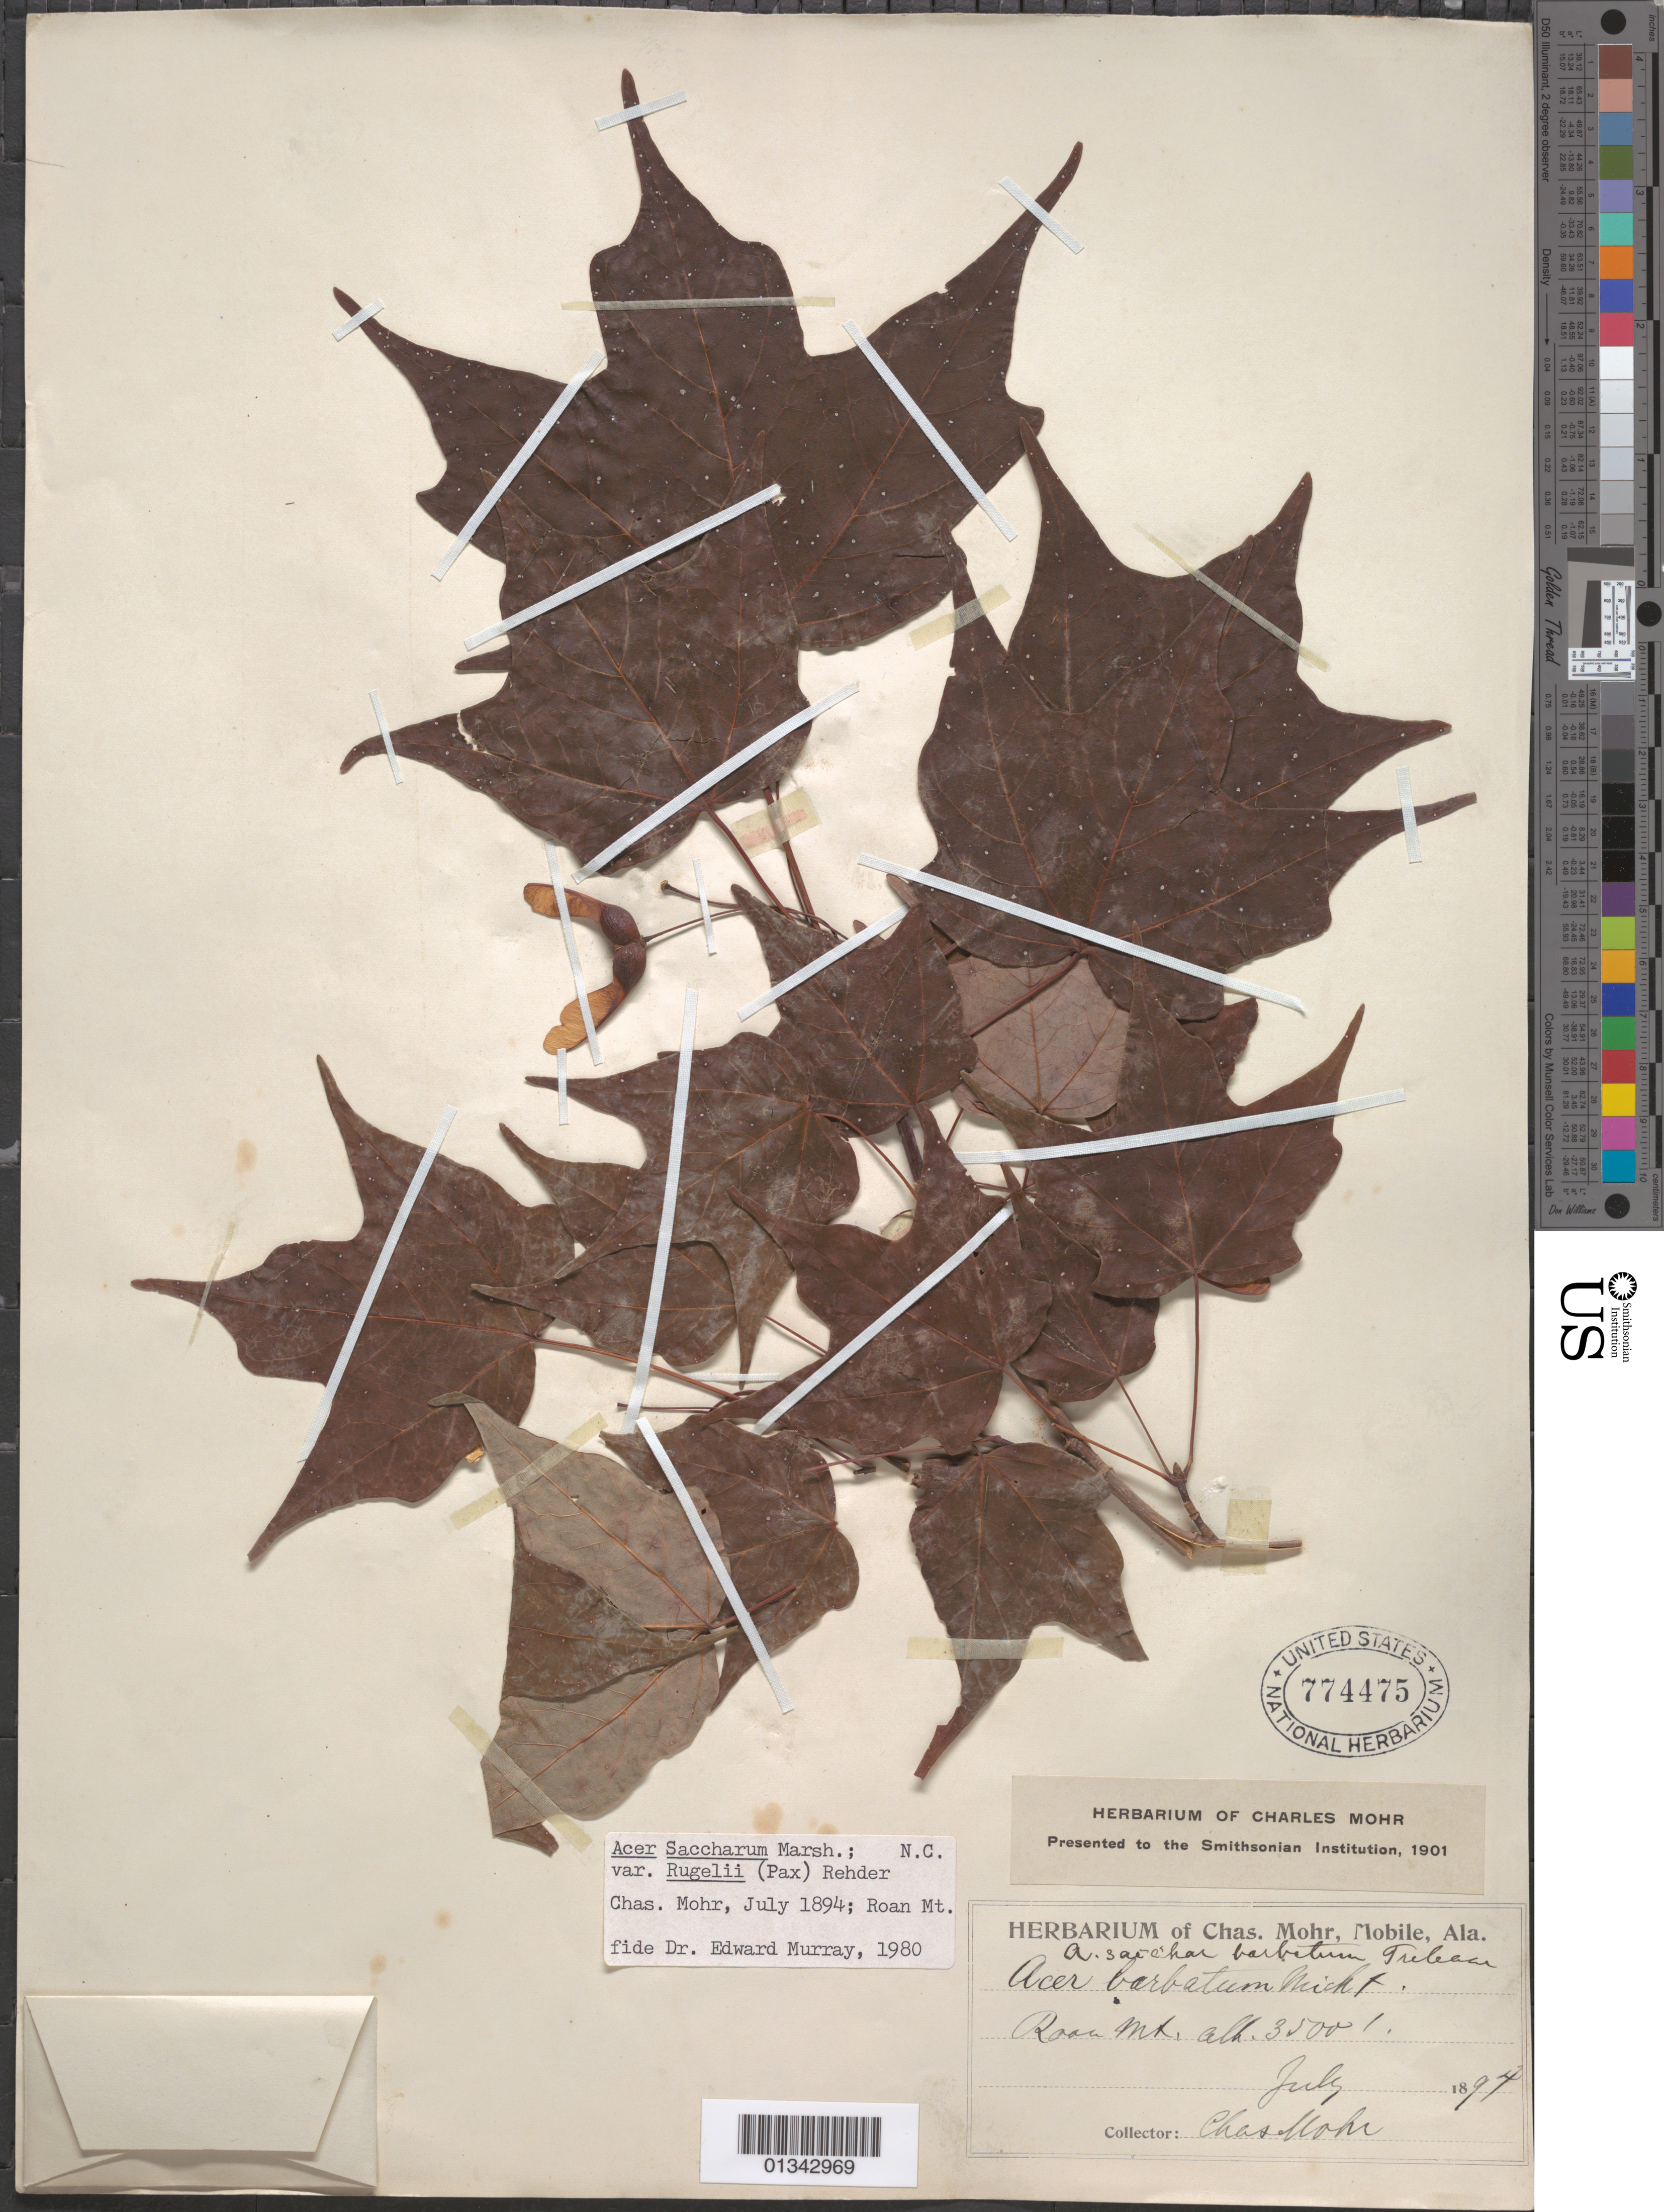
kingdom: Plantae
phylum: Tracheophyta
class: Magnoliopsida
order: Sapindales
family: Sapindaceae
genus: Acer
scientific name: Acer saccharum var. rugelii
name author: (Pax) Rehder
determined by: Murray, Edward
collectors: C. T. Mohr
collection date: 1894-07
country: United States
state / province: North Carolina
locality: Roan Mountain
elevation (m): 1067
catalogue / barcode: US 774475